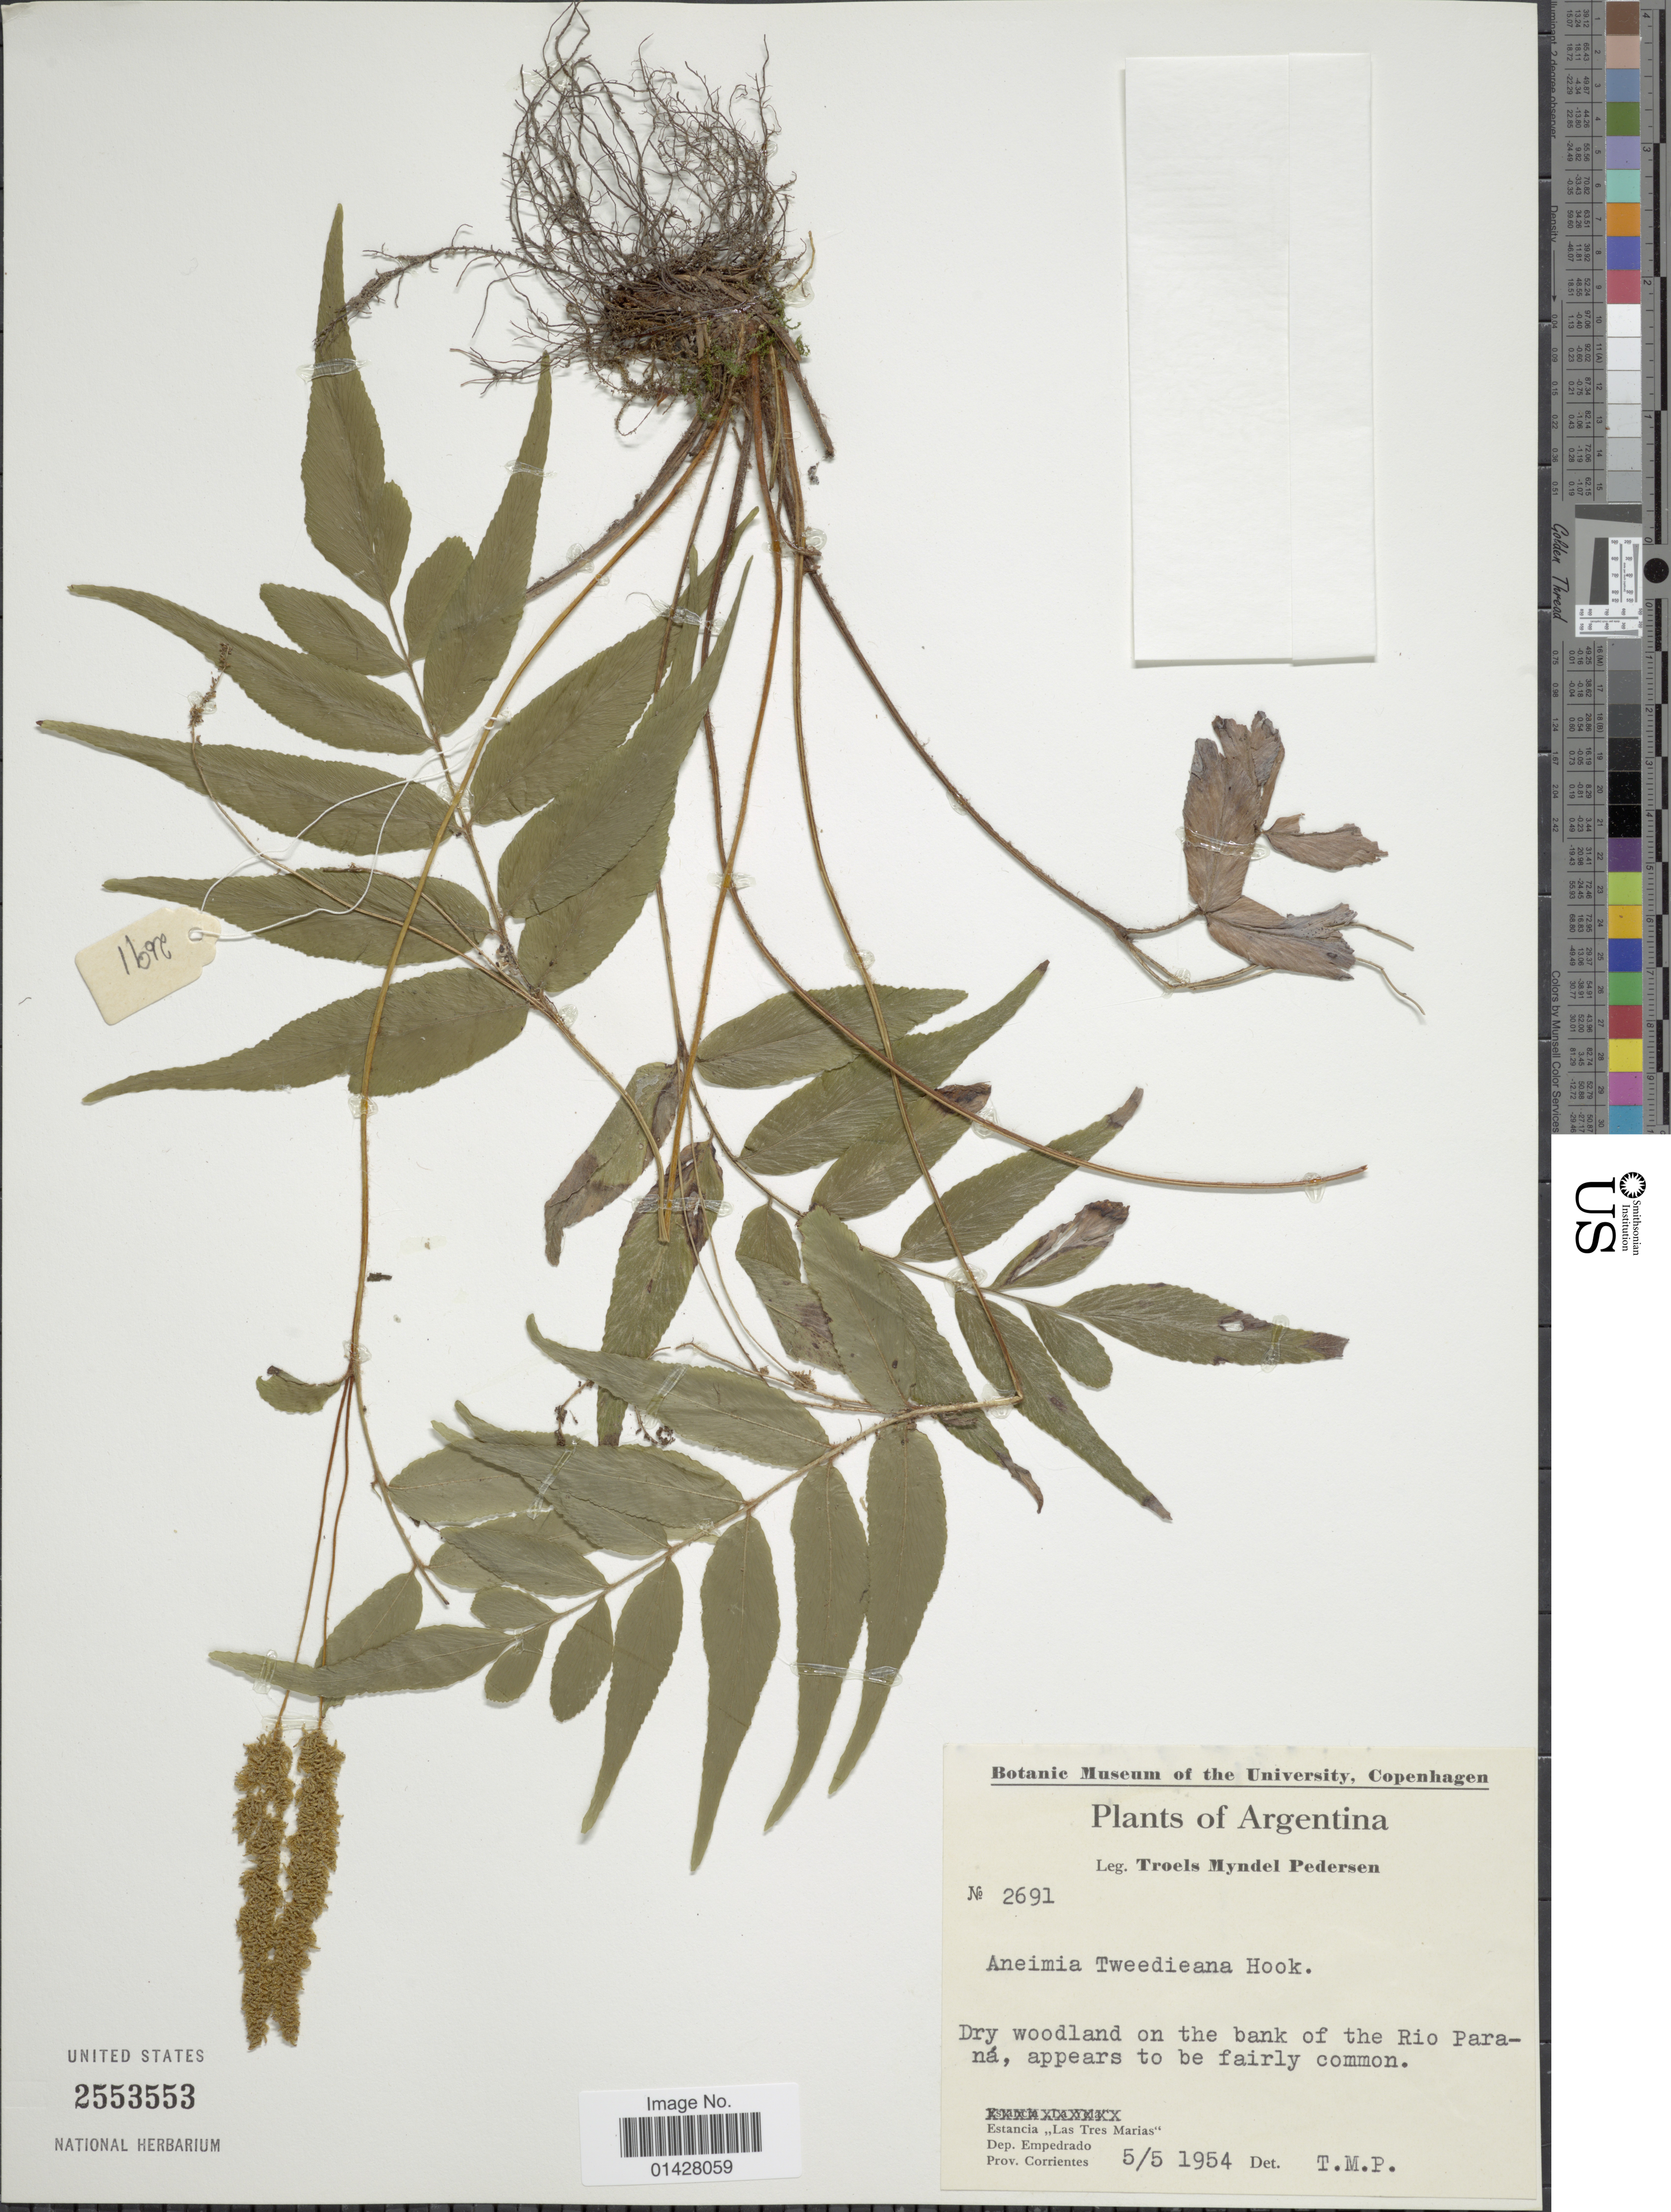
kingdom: Plantae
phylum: Tracheophyta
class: Polypodiopsida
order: Schizaeales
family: Anemiaceae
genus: Anemia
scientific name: Anemia phyllitidis var. tweedieana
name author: Hook.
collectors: T. Pederson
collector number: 2691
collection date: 1954-05-05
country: Argentina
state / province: Corrientes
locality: Bank of the Rio Parana, Estancia Las Tres Marias, dep. Empedrado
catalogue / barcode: US 2553553